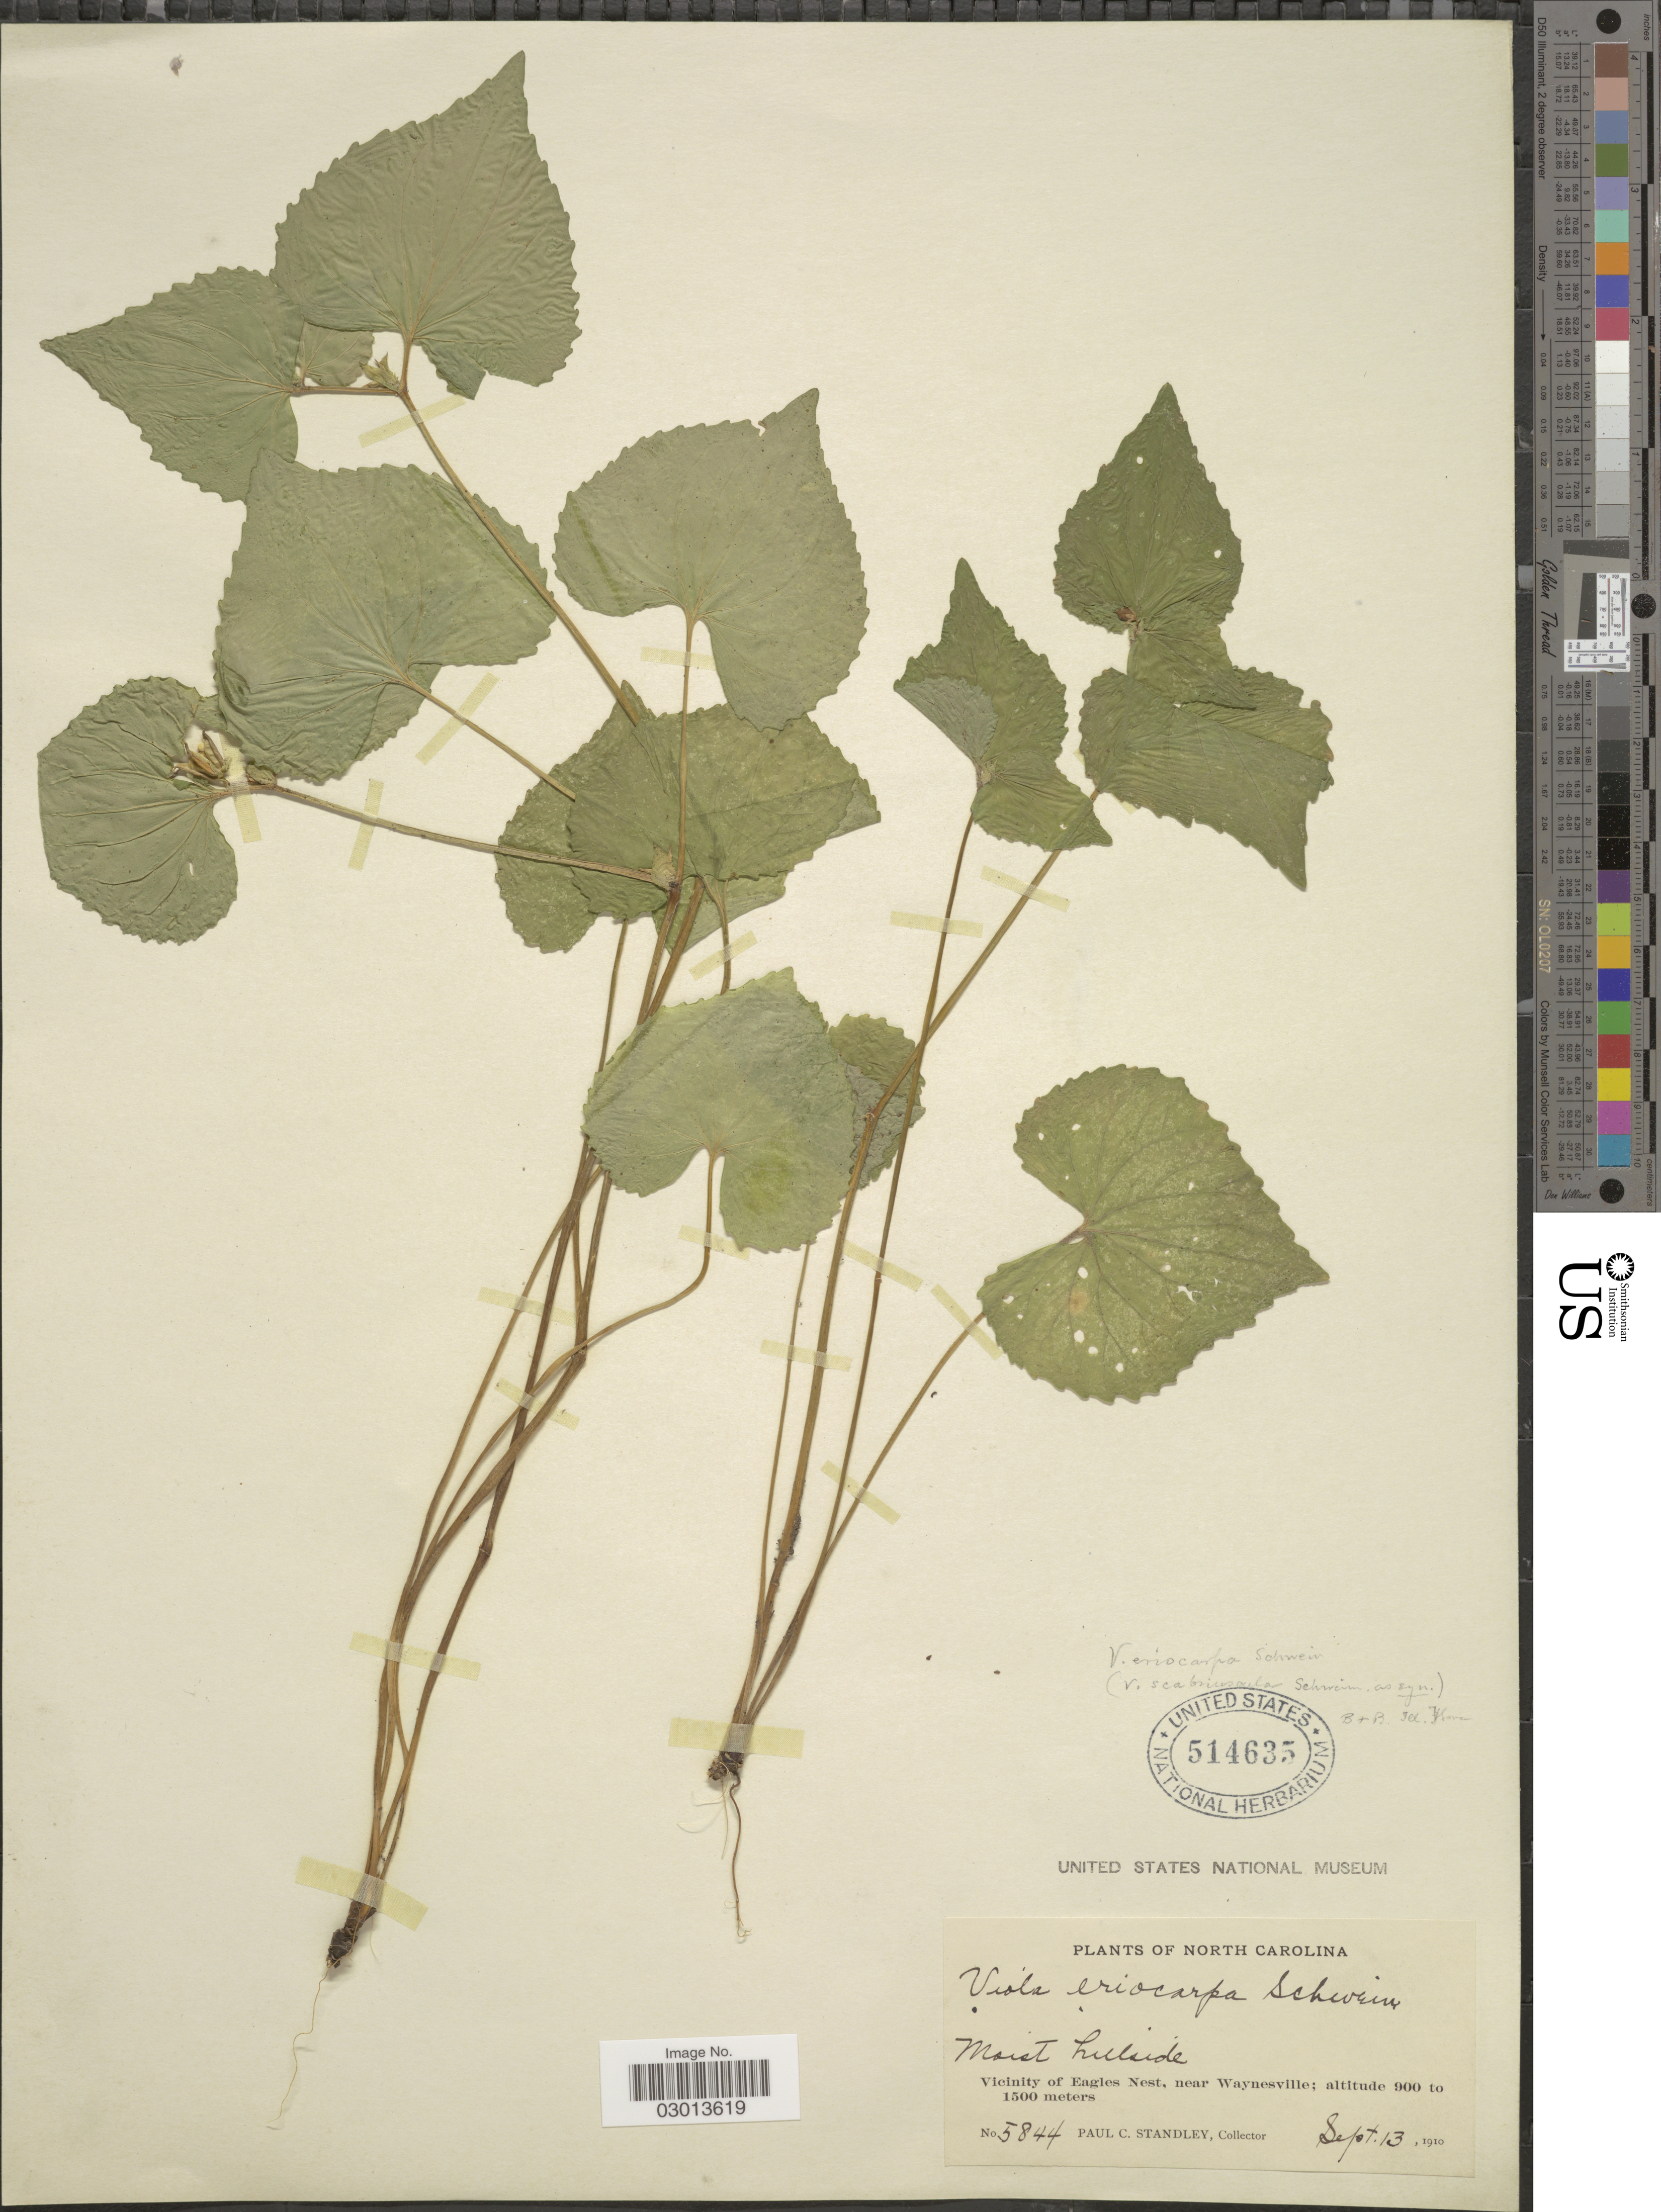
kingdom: Plantae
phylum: Tracheophyta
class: Magnoliopsida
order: Malpighiales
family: Violaceae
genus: Viola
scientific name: Viola pensylvanica var. leiocarpa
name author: (Fernald & Wiegand) Fernald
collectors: P. C. Standley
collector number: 5844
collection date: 1910-09-13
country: United States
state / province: North Carolina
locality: Vicinity of Eagles Nest, near Waynesville.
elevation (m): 900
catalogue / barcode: US 514635